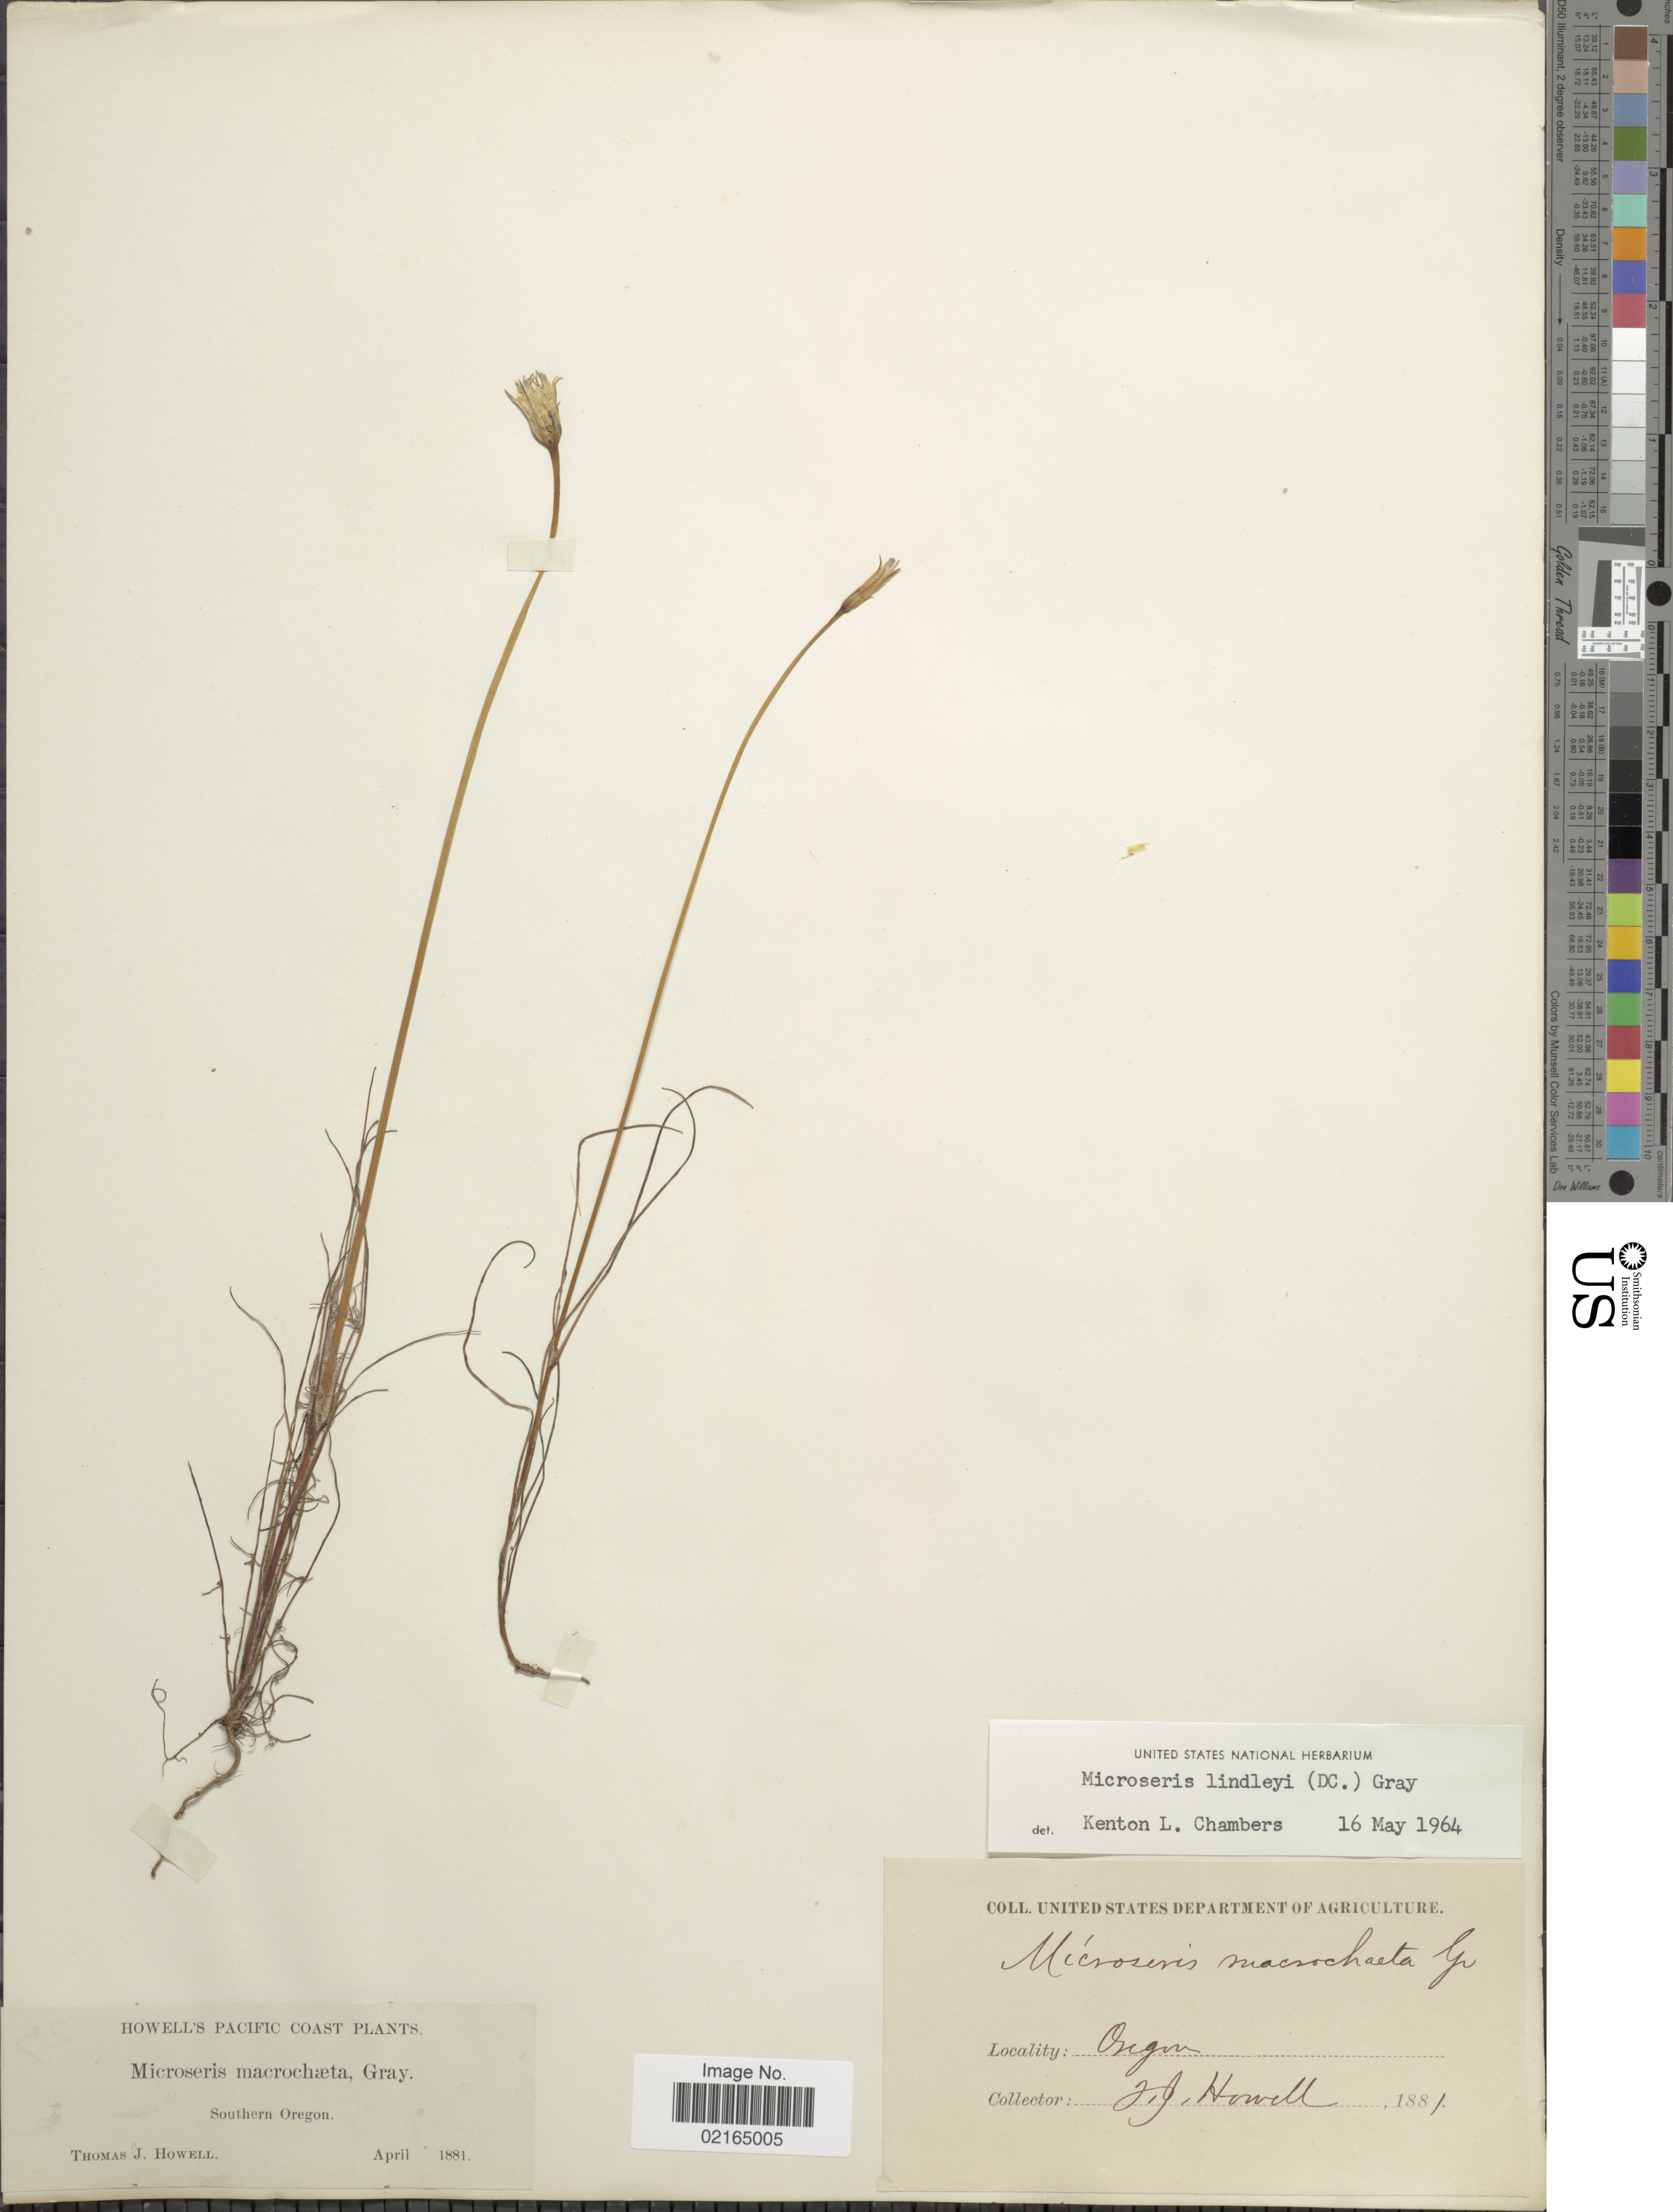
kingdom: Plantae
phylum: Tracheophyta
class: Magnoliopsida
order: Asterales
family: Asteraceae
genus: Uropappus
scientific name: Uropappus lindleyi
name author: (DC.) Nutt.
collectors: T. J. Howell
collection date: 1881-04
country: United States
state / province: Oregon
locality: Pacific Coast, Southern Oregon.